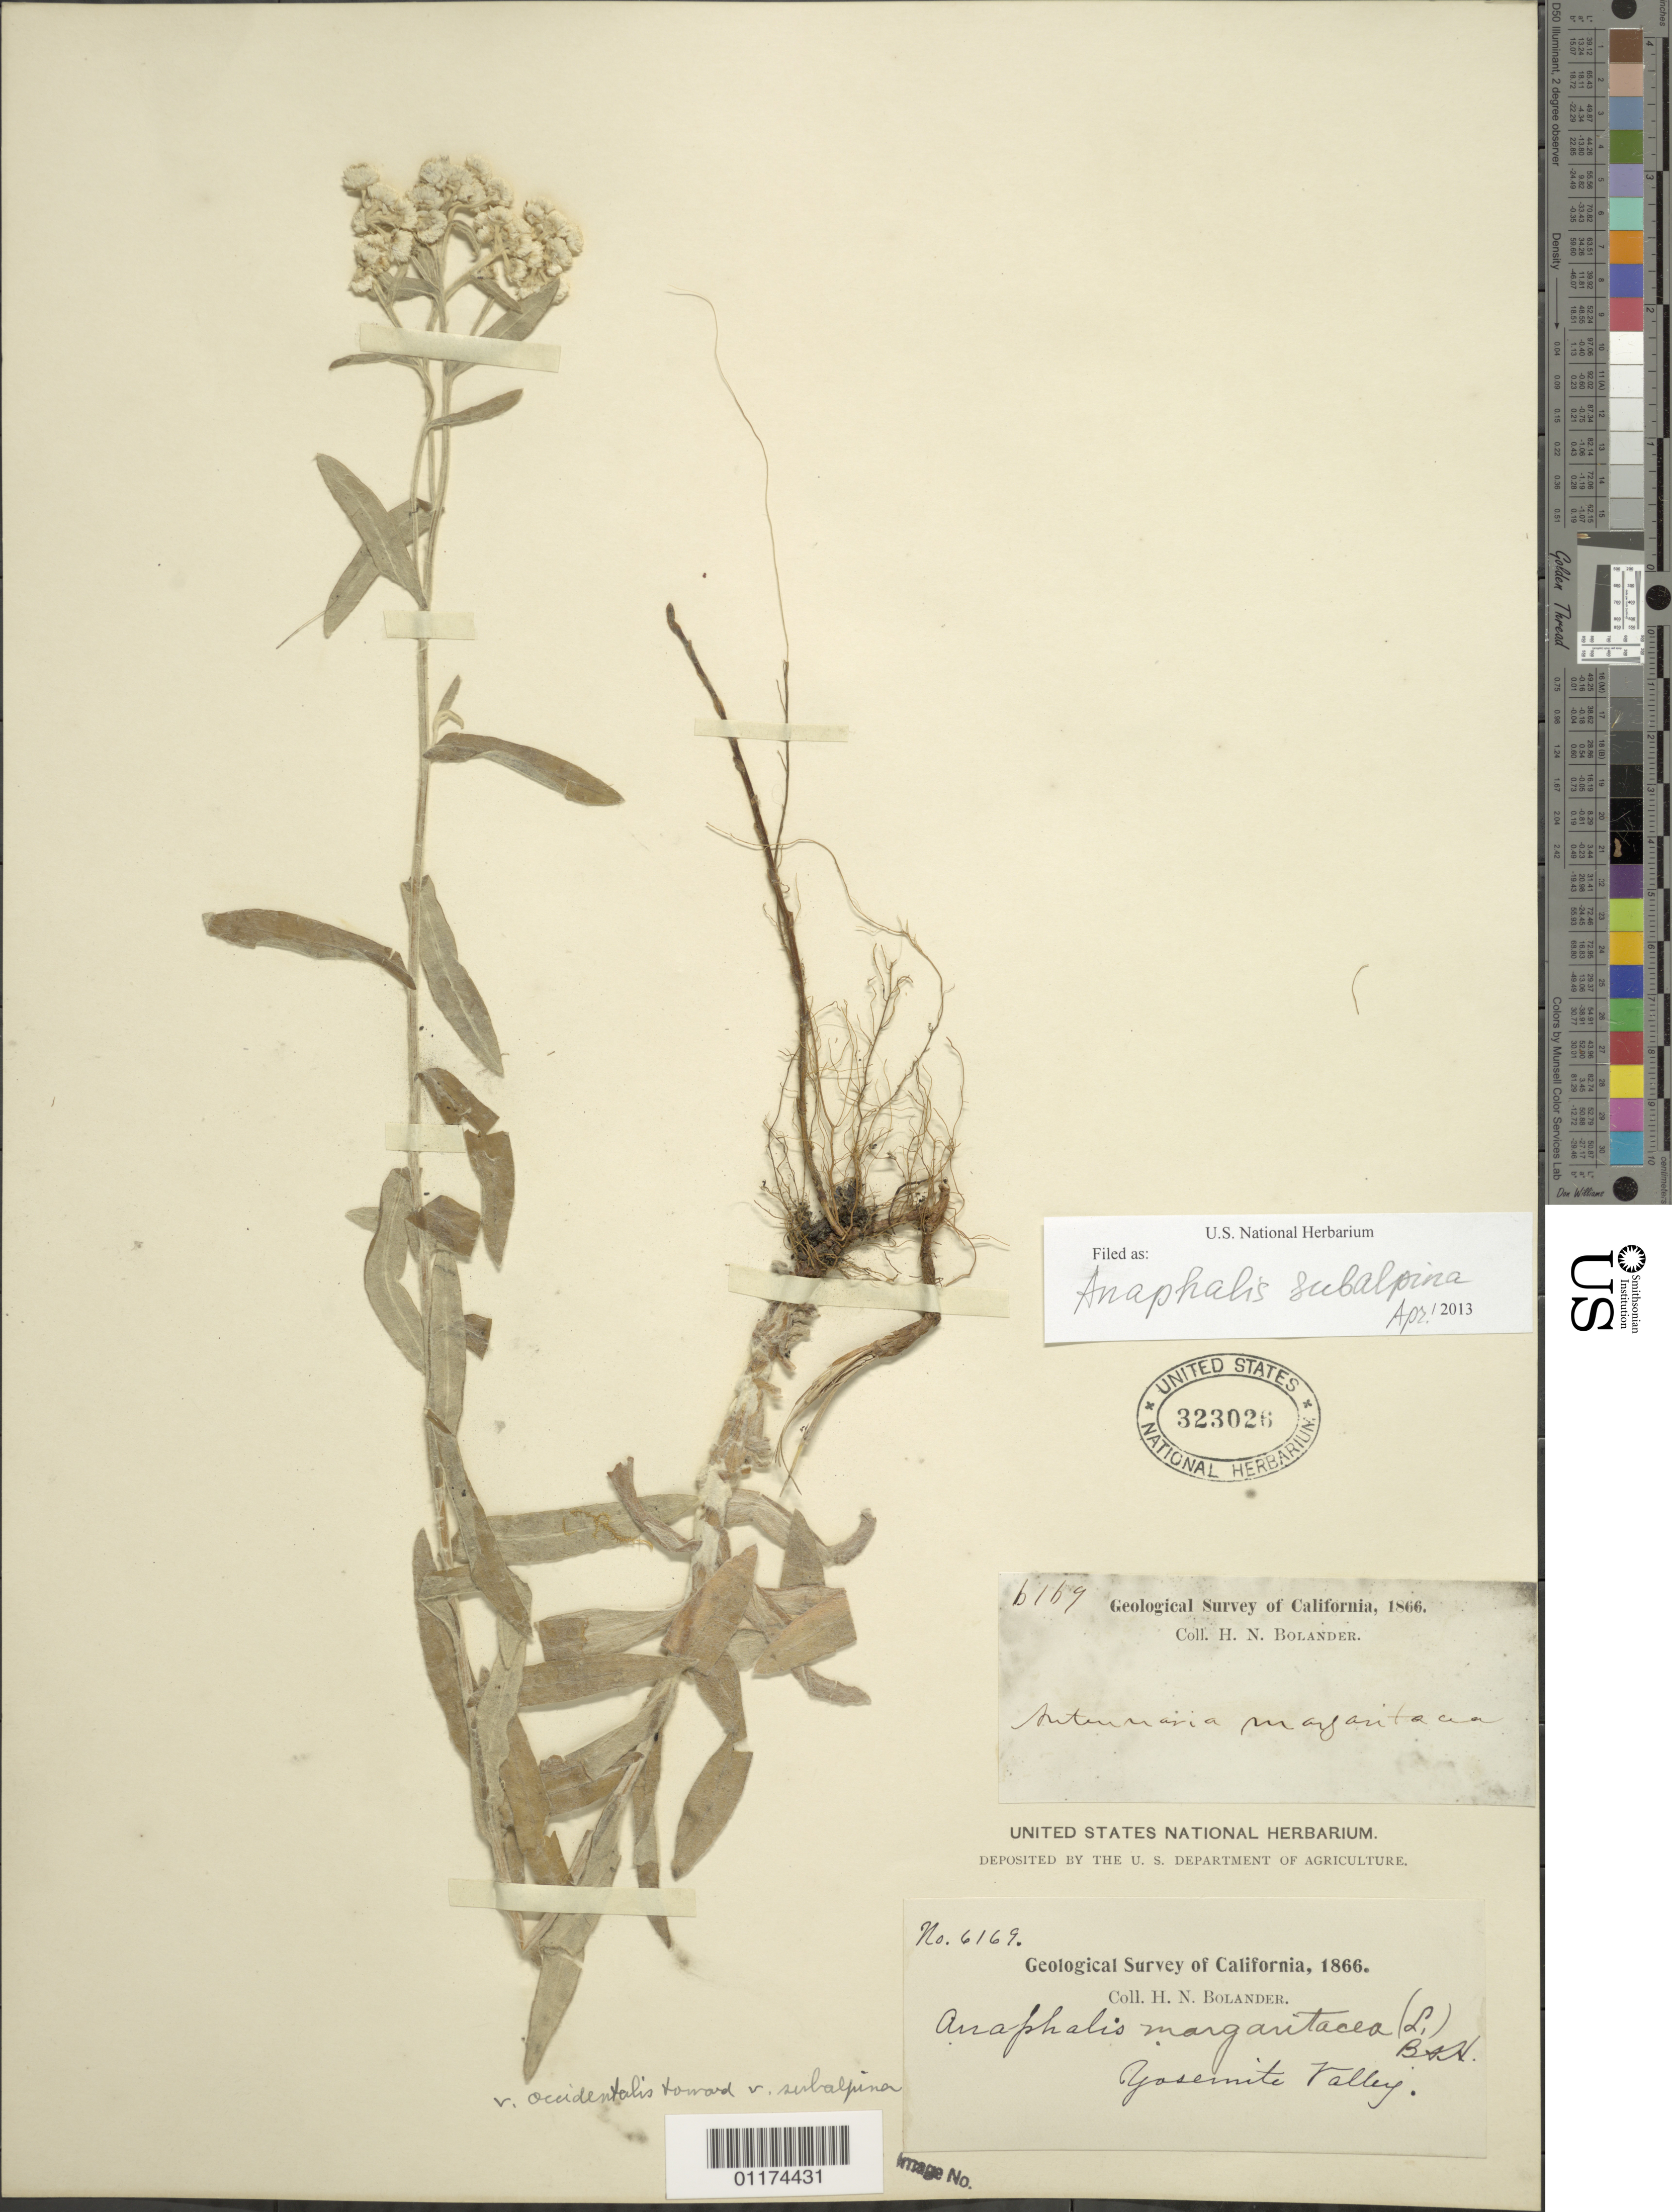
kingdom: Plantae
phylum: Tracheophyta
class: Magnoliopsida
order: Asterales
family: Asteraceae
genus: Anaphalis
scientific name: Anaphalis subalpina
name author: (A. Gray) Rydb.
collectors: H. Bolander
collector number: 6169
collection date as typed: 1866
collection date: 1866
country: United States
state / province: California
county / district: Mariposa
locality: Yosemite valley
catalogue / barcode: US 323026